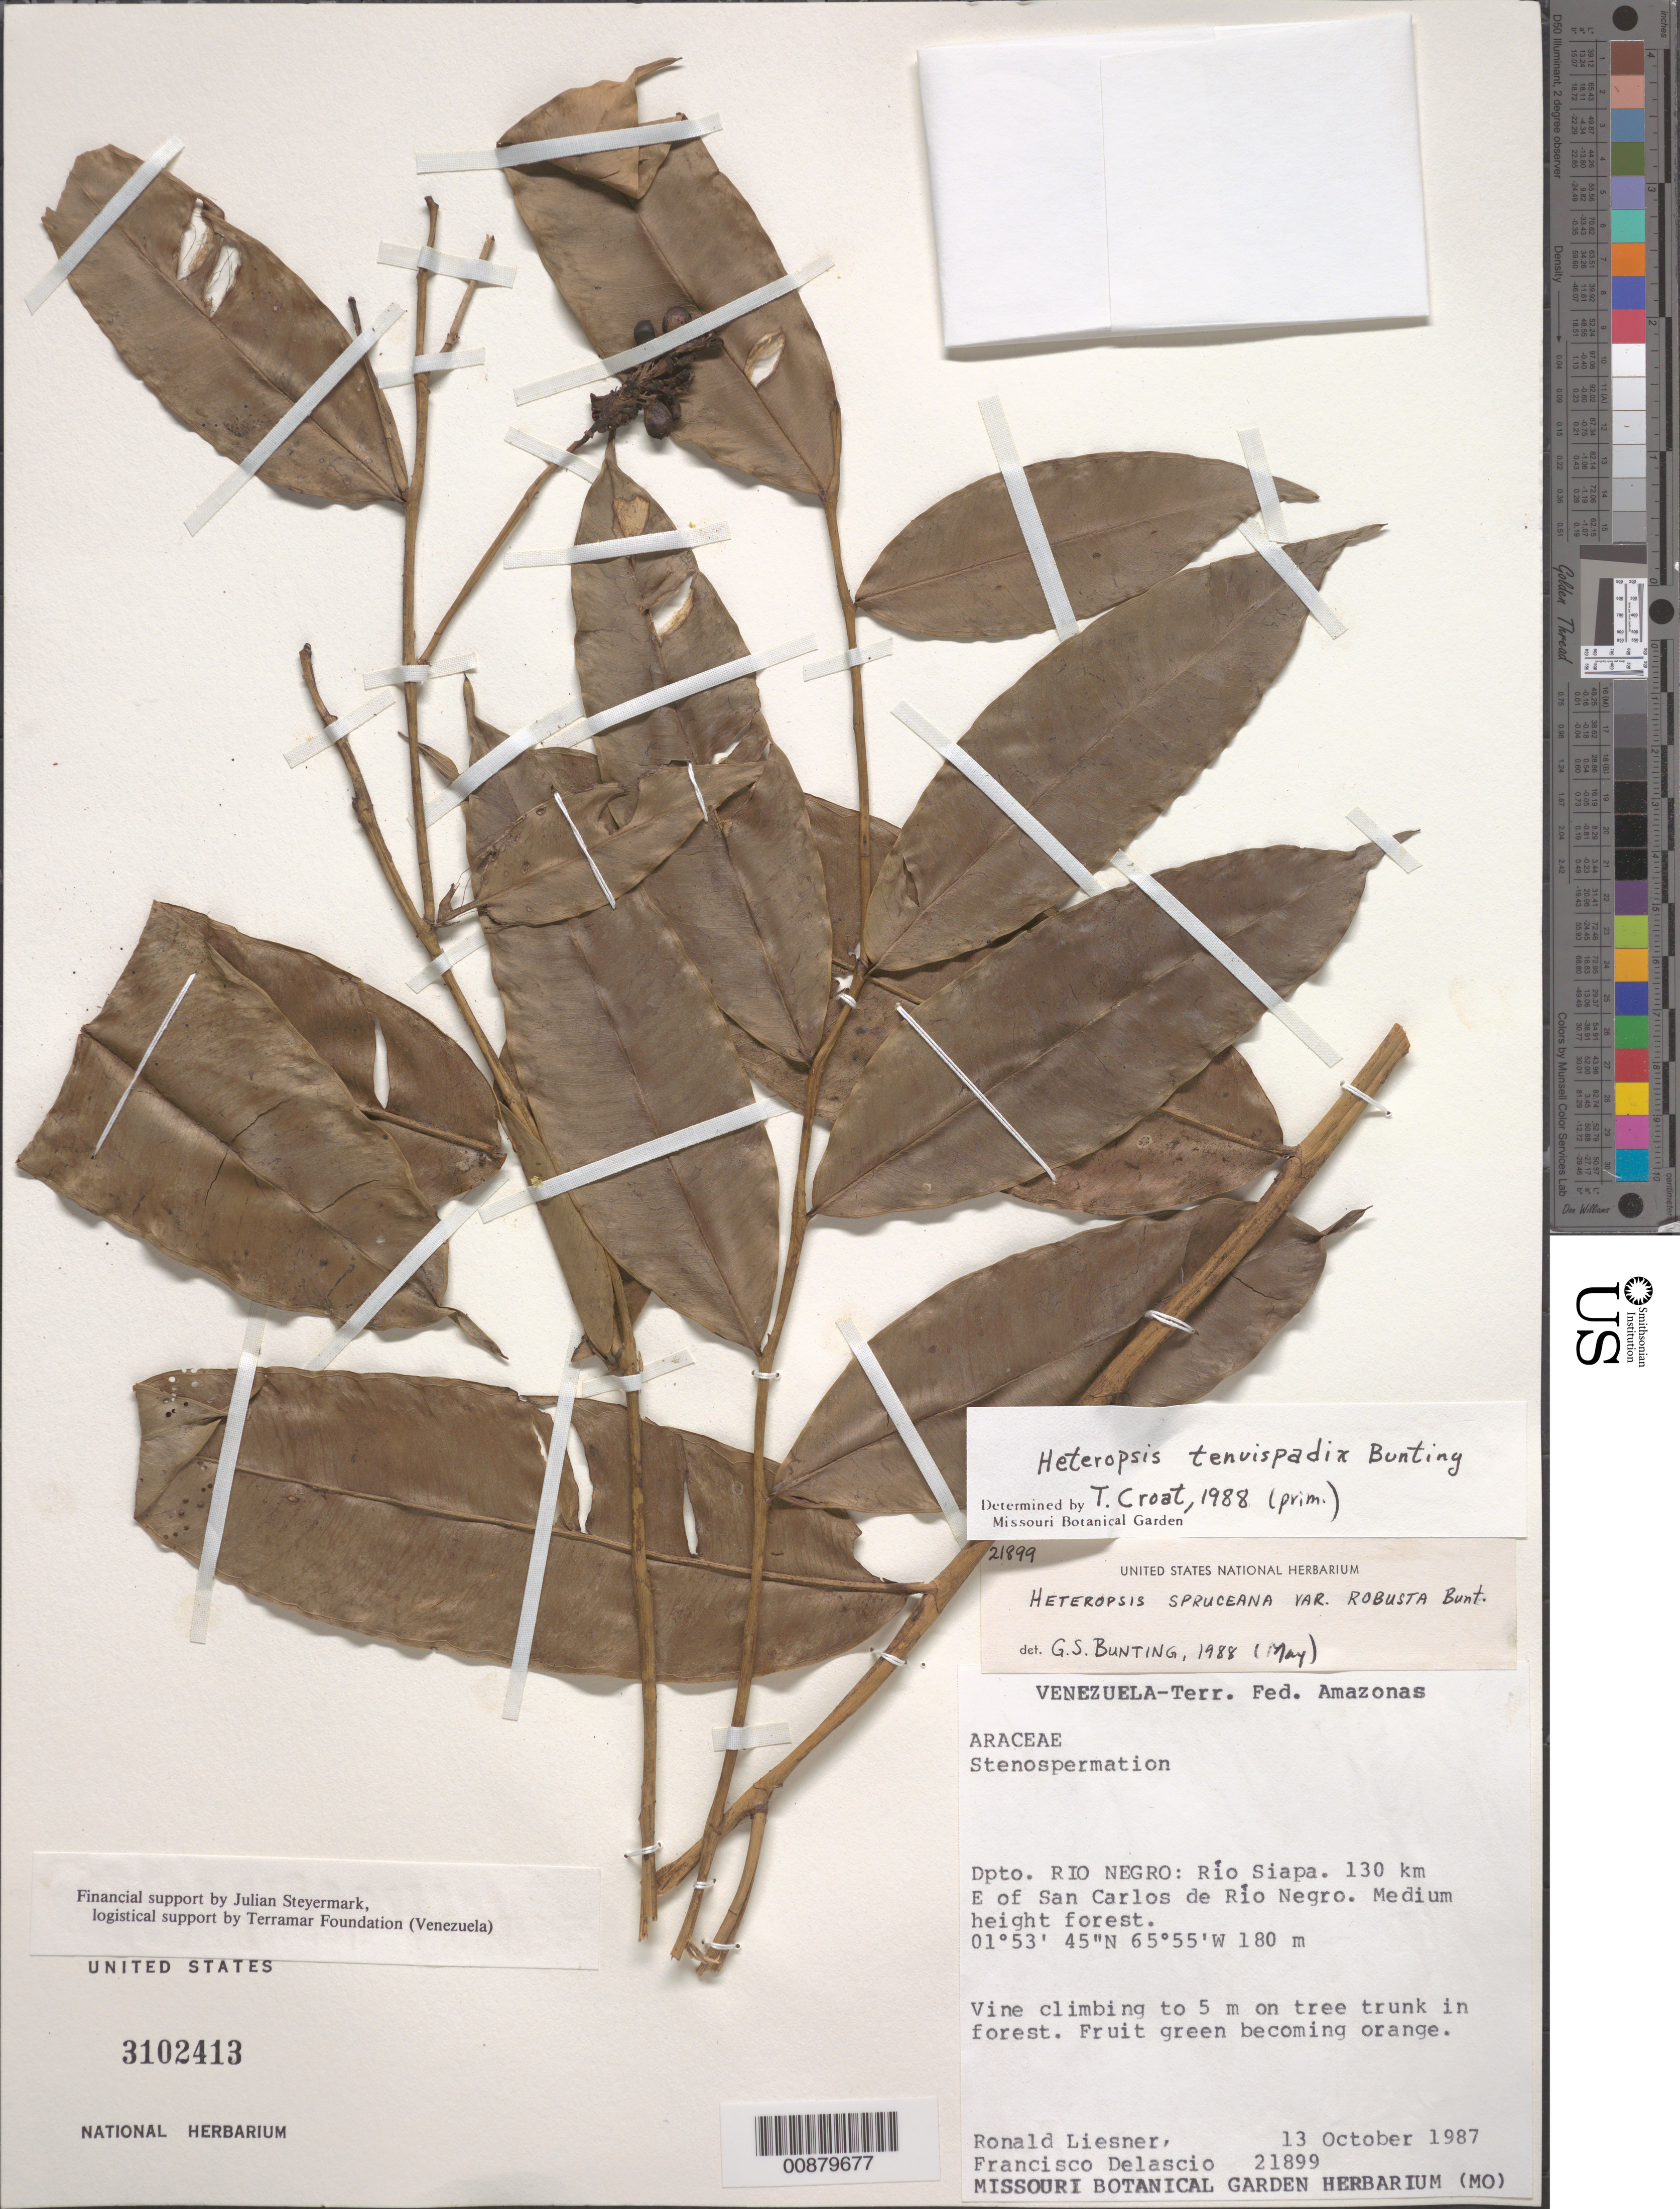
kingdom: Plantae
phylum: Tracheophyta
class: Liliopsida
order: Alismatales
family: Araceae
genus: Heteropsis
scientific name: Heteropsis tenuispadix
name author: G.S. Bunting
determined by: Croat, Thomas B., Missouri Botanical Garden (MO)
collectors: R. L. Liesner & F. Delascio C.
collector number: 21899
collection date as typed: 13-Oct-87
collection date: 1987-10-13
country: Venezuela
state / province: Amazonas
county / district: Río Negro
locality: Río Siapa, 130 km E of San Carlos de Río Negro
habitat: On tree trunk in forest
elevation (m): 180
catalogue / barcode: US 3102413